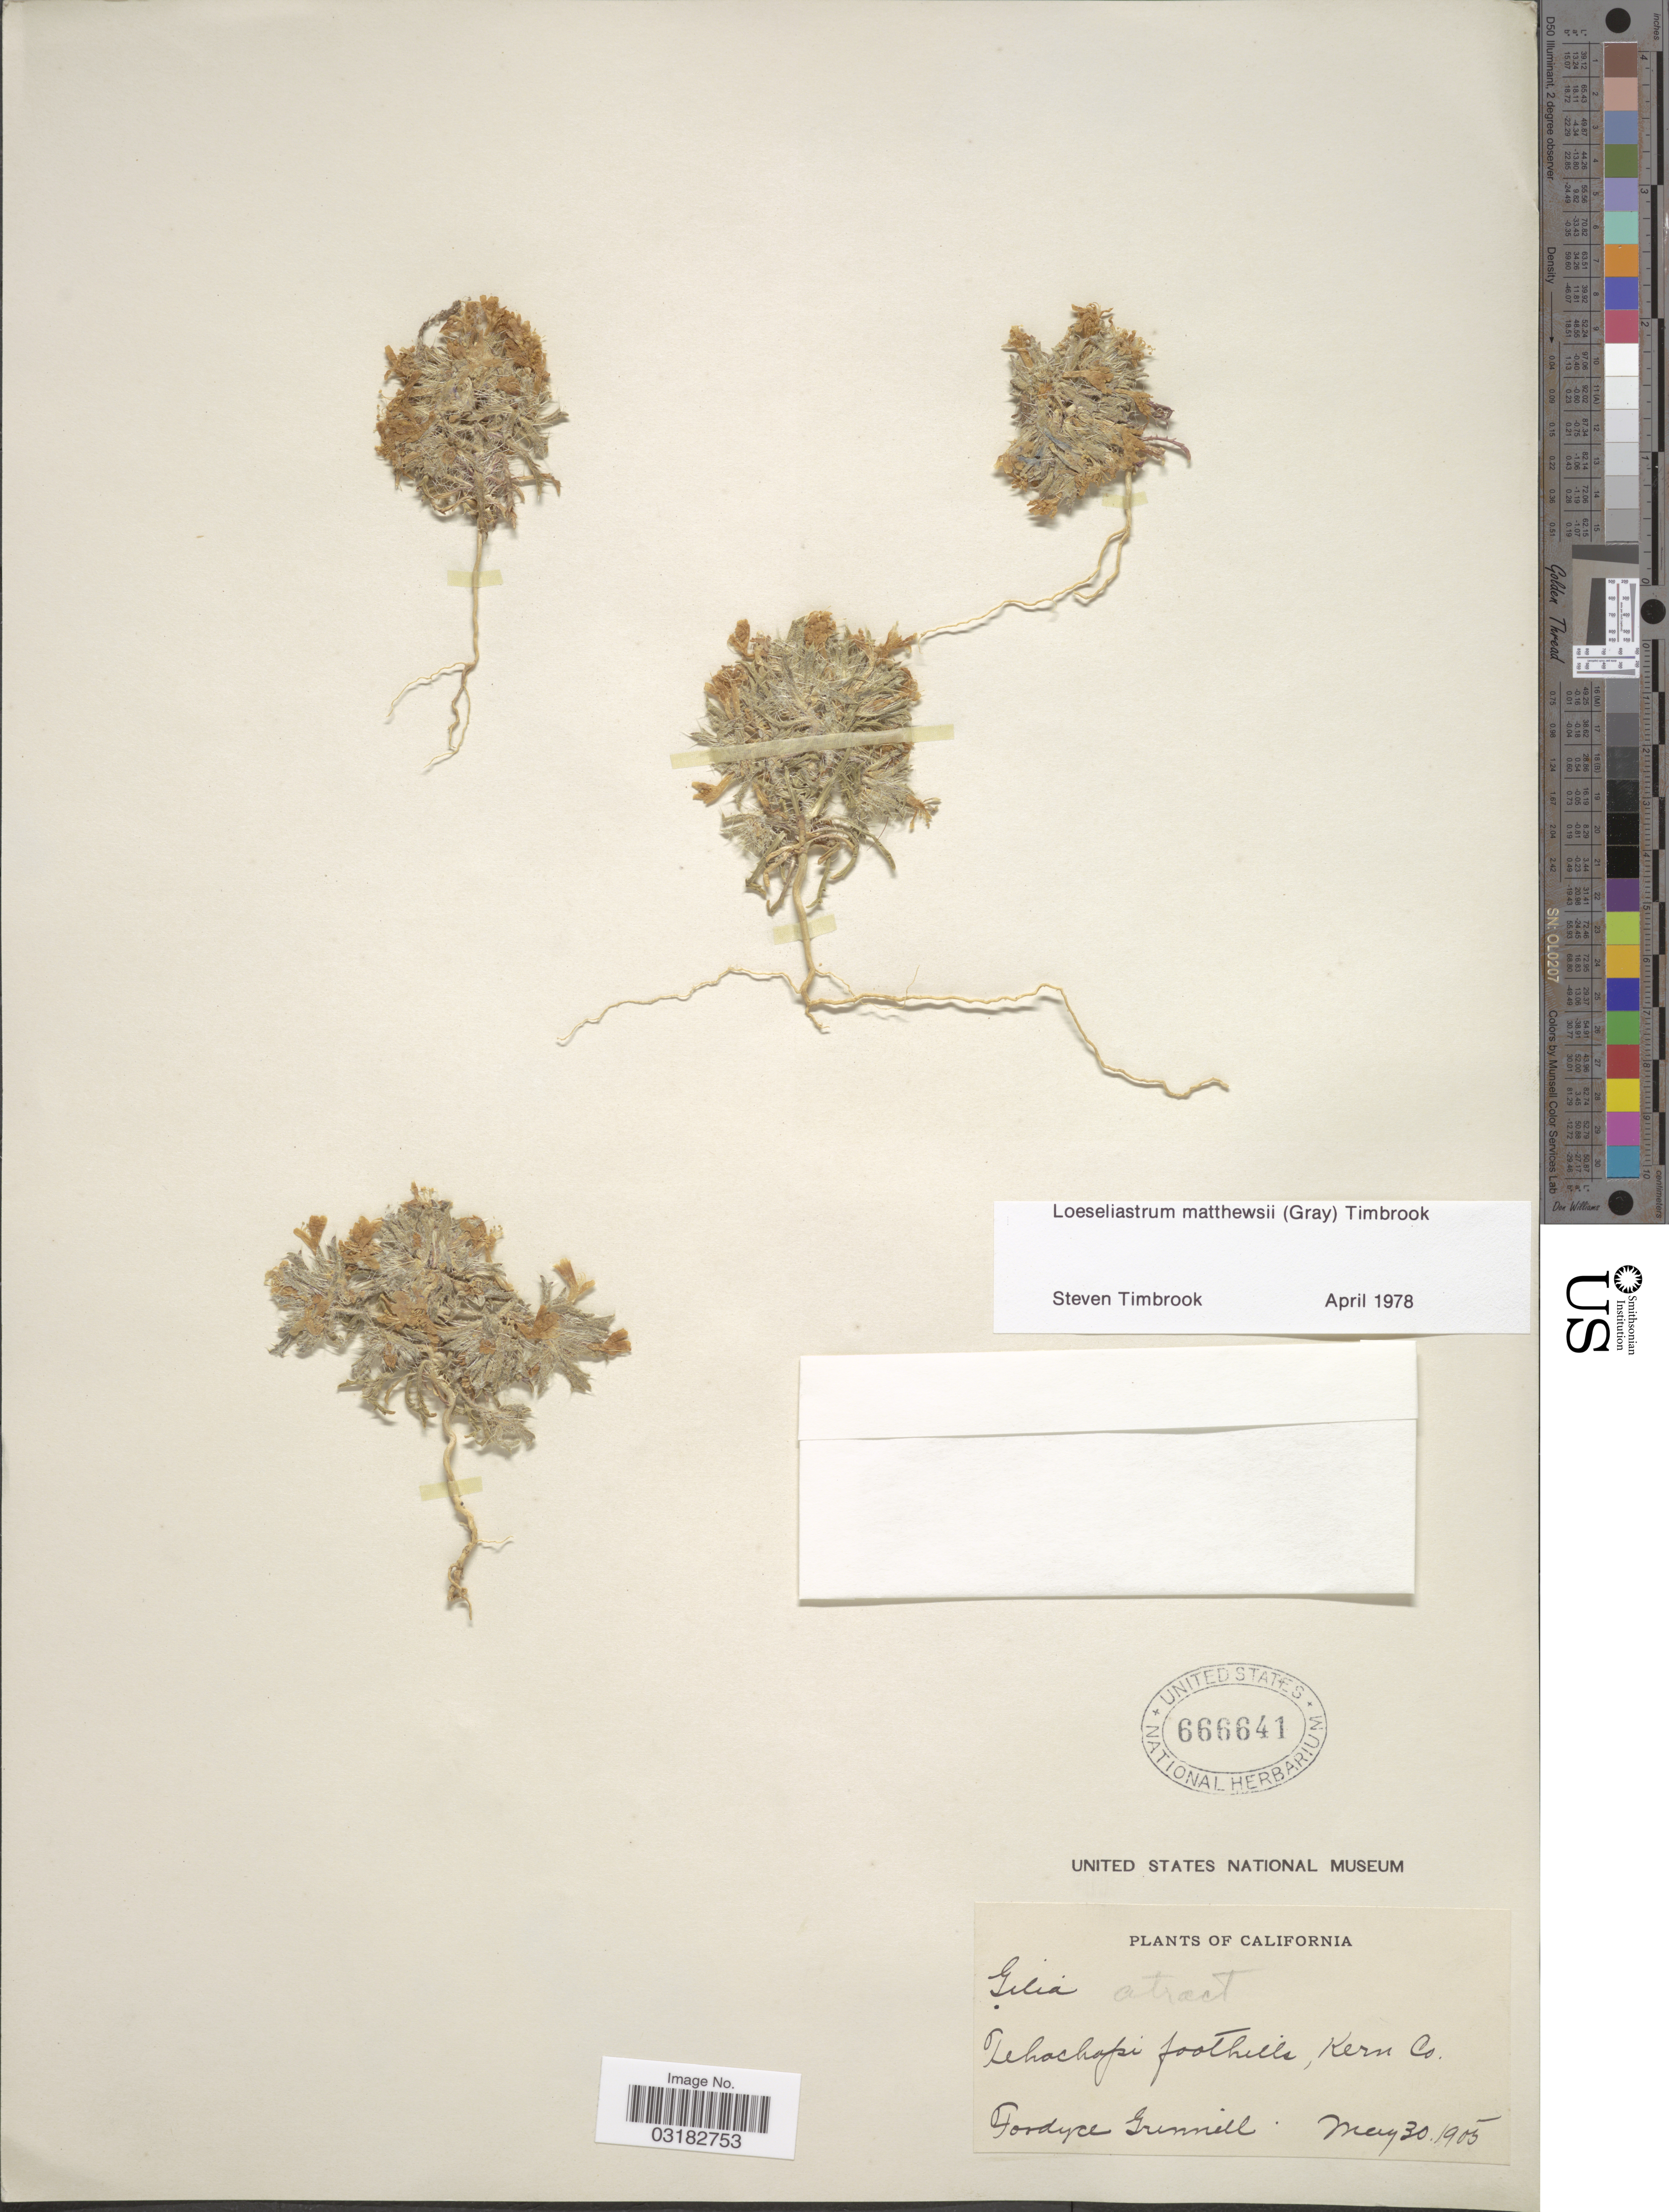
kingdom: Plantae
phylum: Tracheophyta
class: Magnoliopsida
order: Ericales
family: Polemoniaceae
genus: Loeseliastrum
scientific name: Loeseliastrum matthewsii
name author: (A. Gray) Timbrook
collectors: F. Grinnell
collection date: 1905-05-30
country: United States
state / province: California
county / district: Kern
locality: Tehachopi Foothills, Kern Co.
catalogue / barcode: US 666641